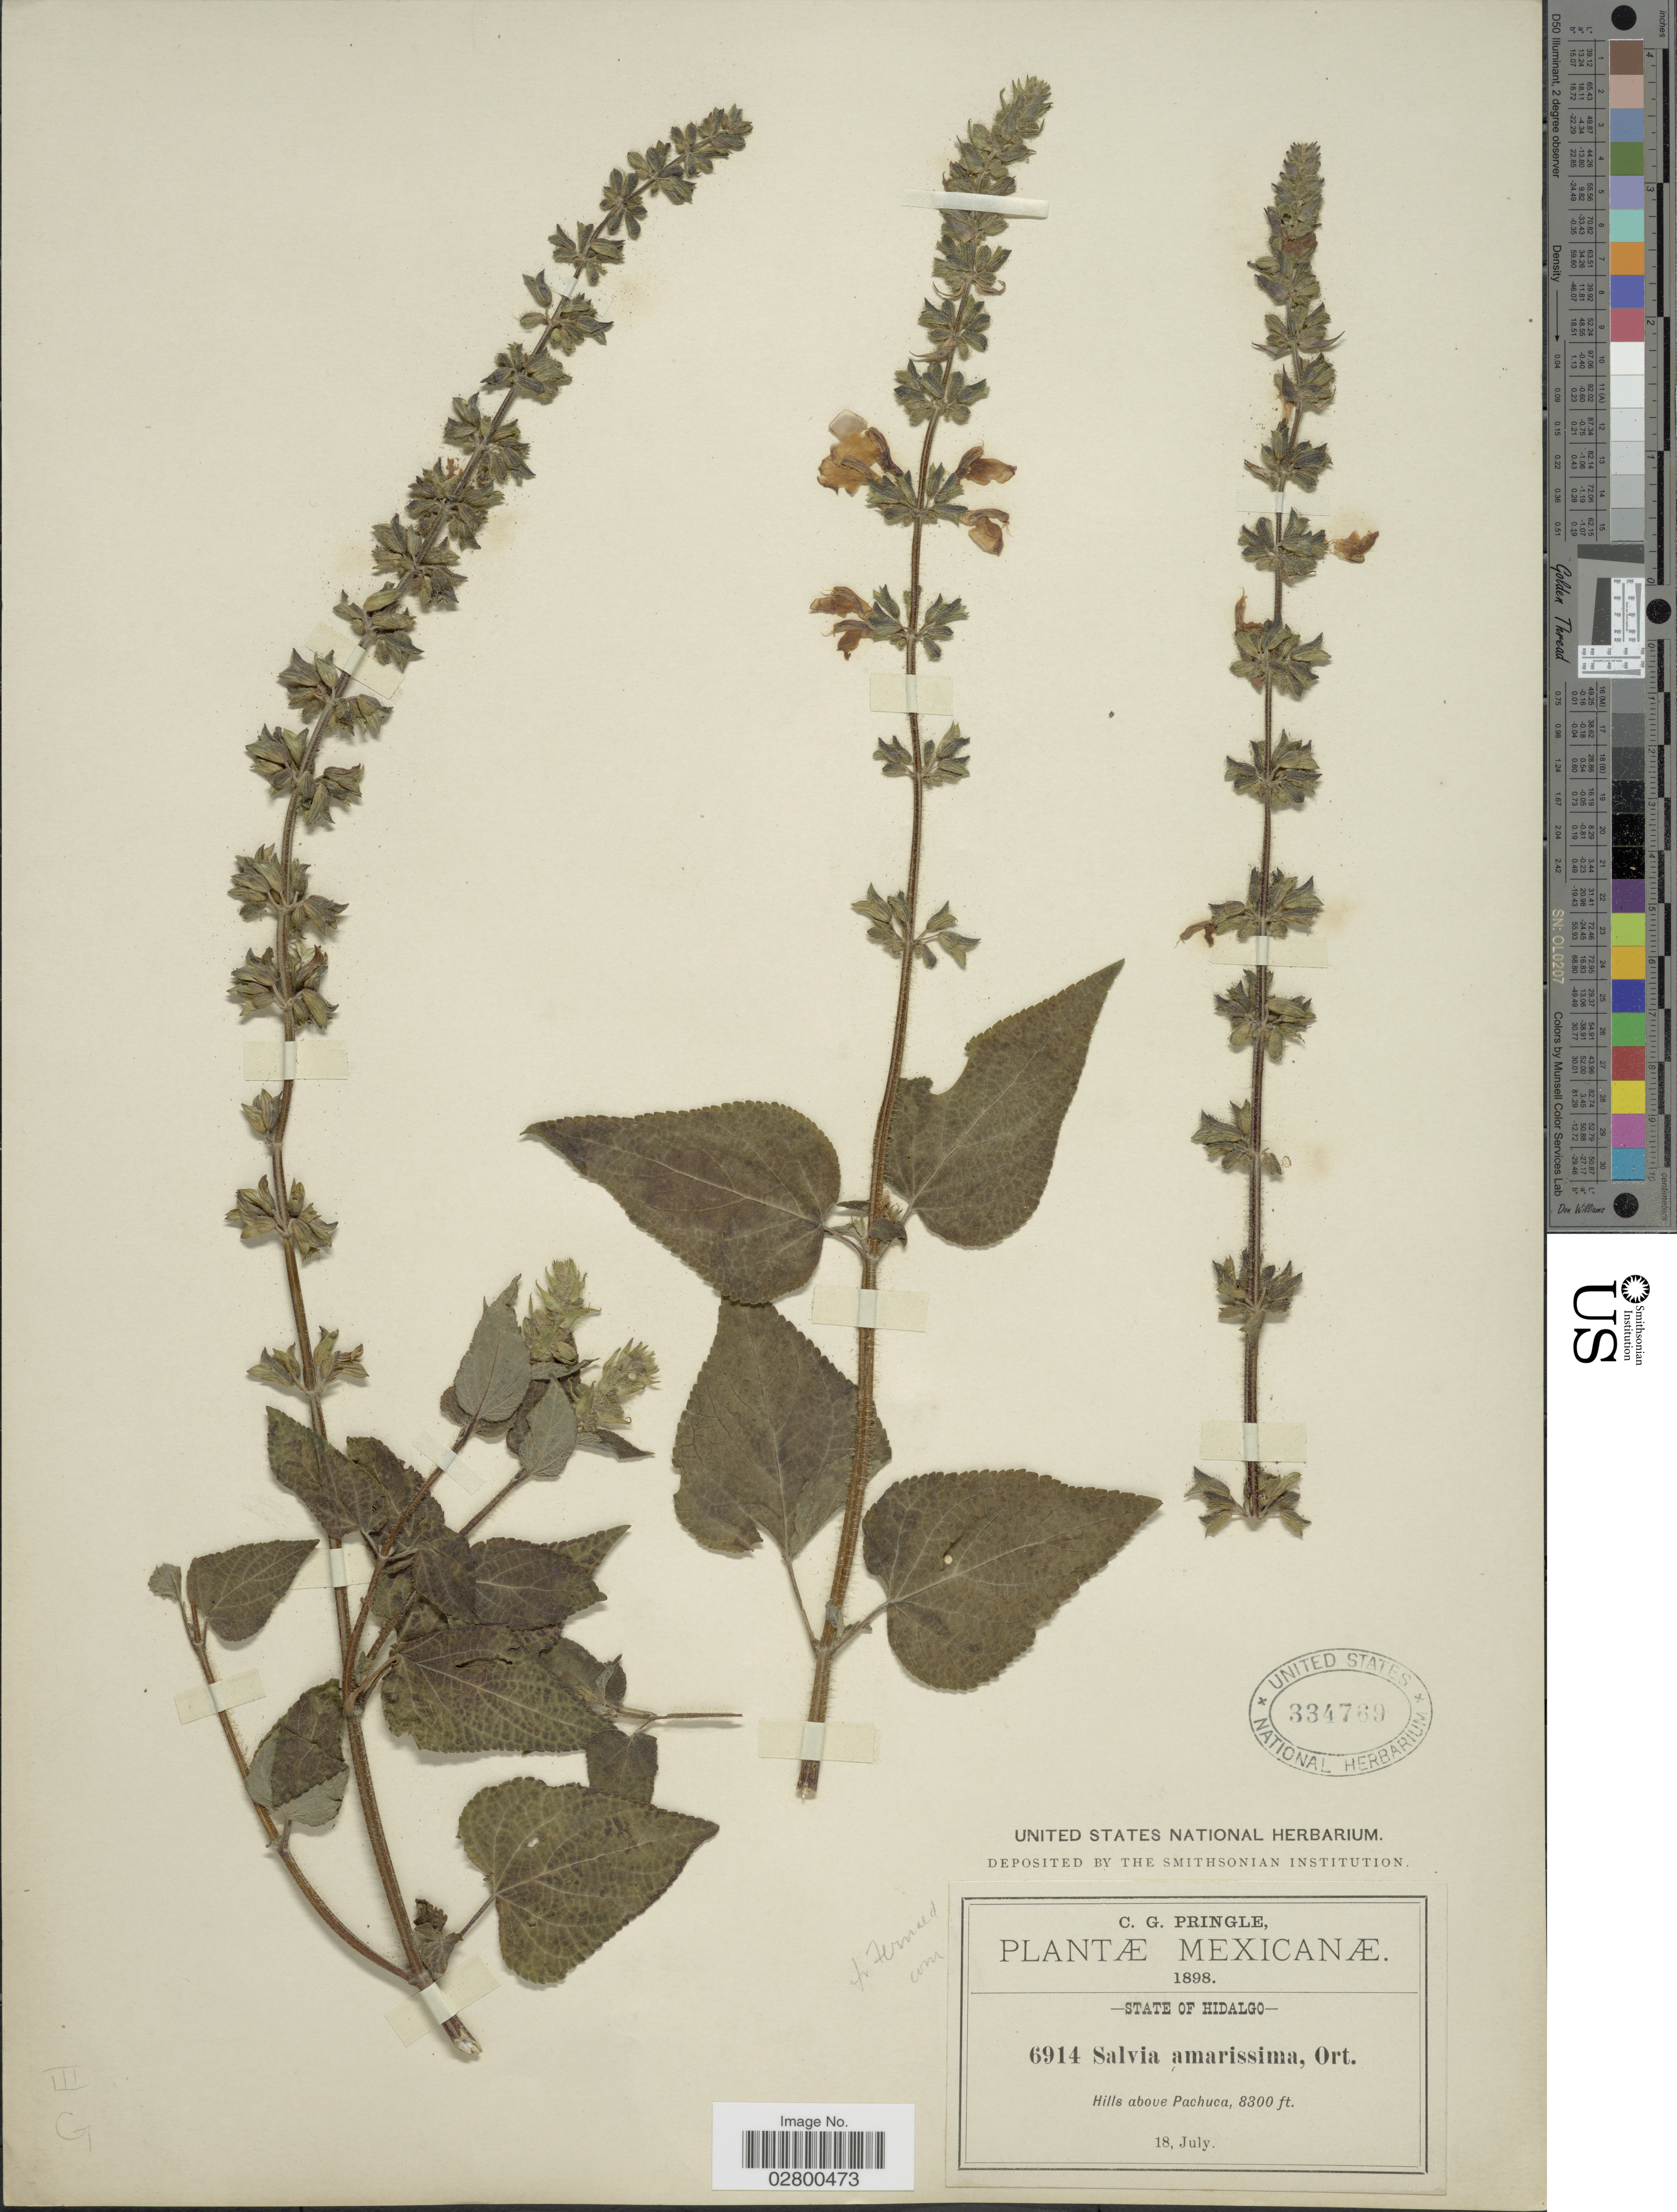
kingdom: Plantae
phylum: Tracheophyta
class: Magnoliopsida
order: Lamiales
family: Lamiaceae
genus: Salvia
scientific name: Salvia amarissima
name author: Orteg.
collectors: C. G. Pringle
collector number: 6914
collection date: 1898-07-18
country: Mexico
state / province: Hidalgo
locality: Hills above Pachuca.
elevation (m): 2530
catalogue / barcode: US 334769